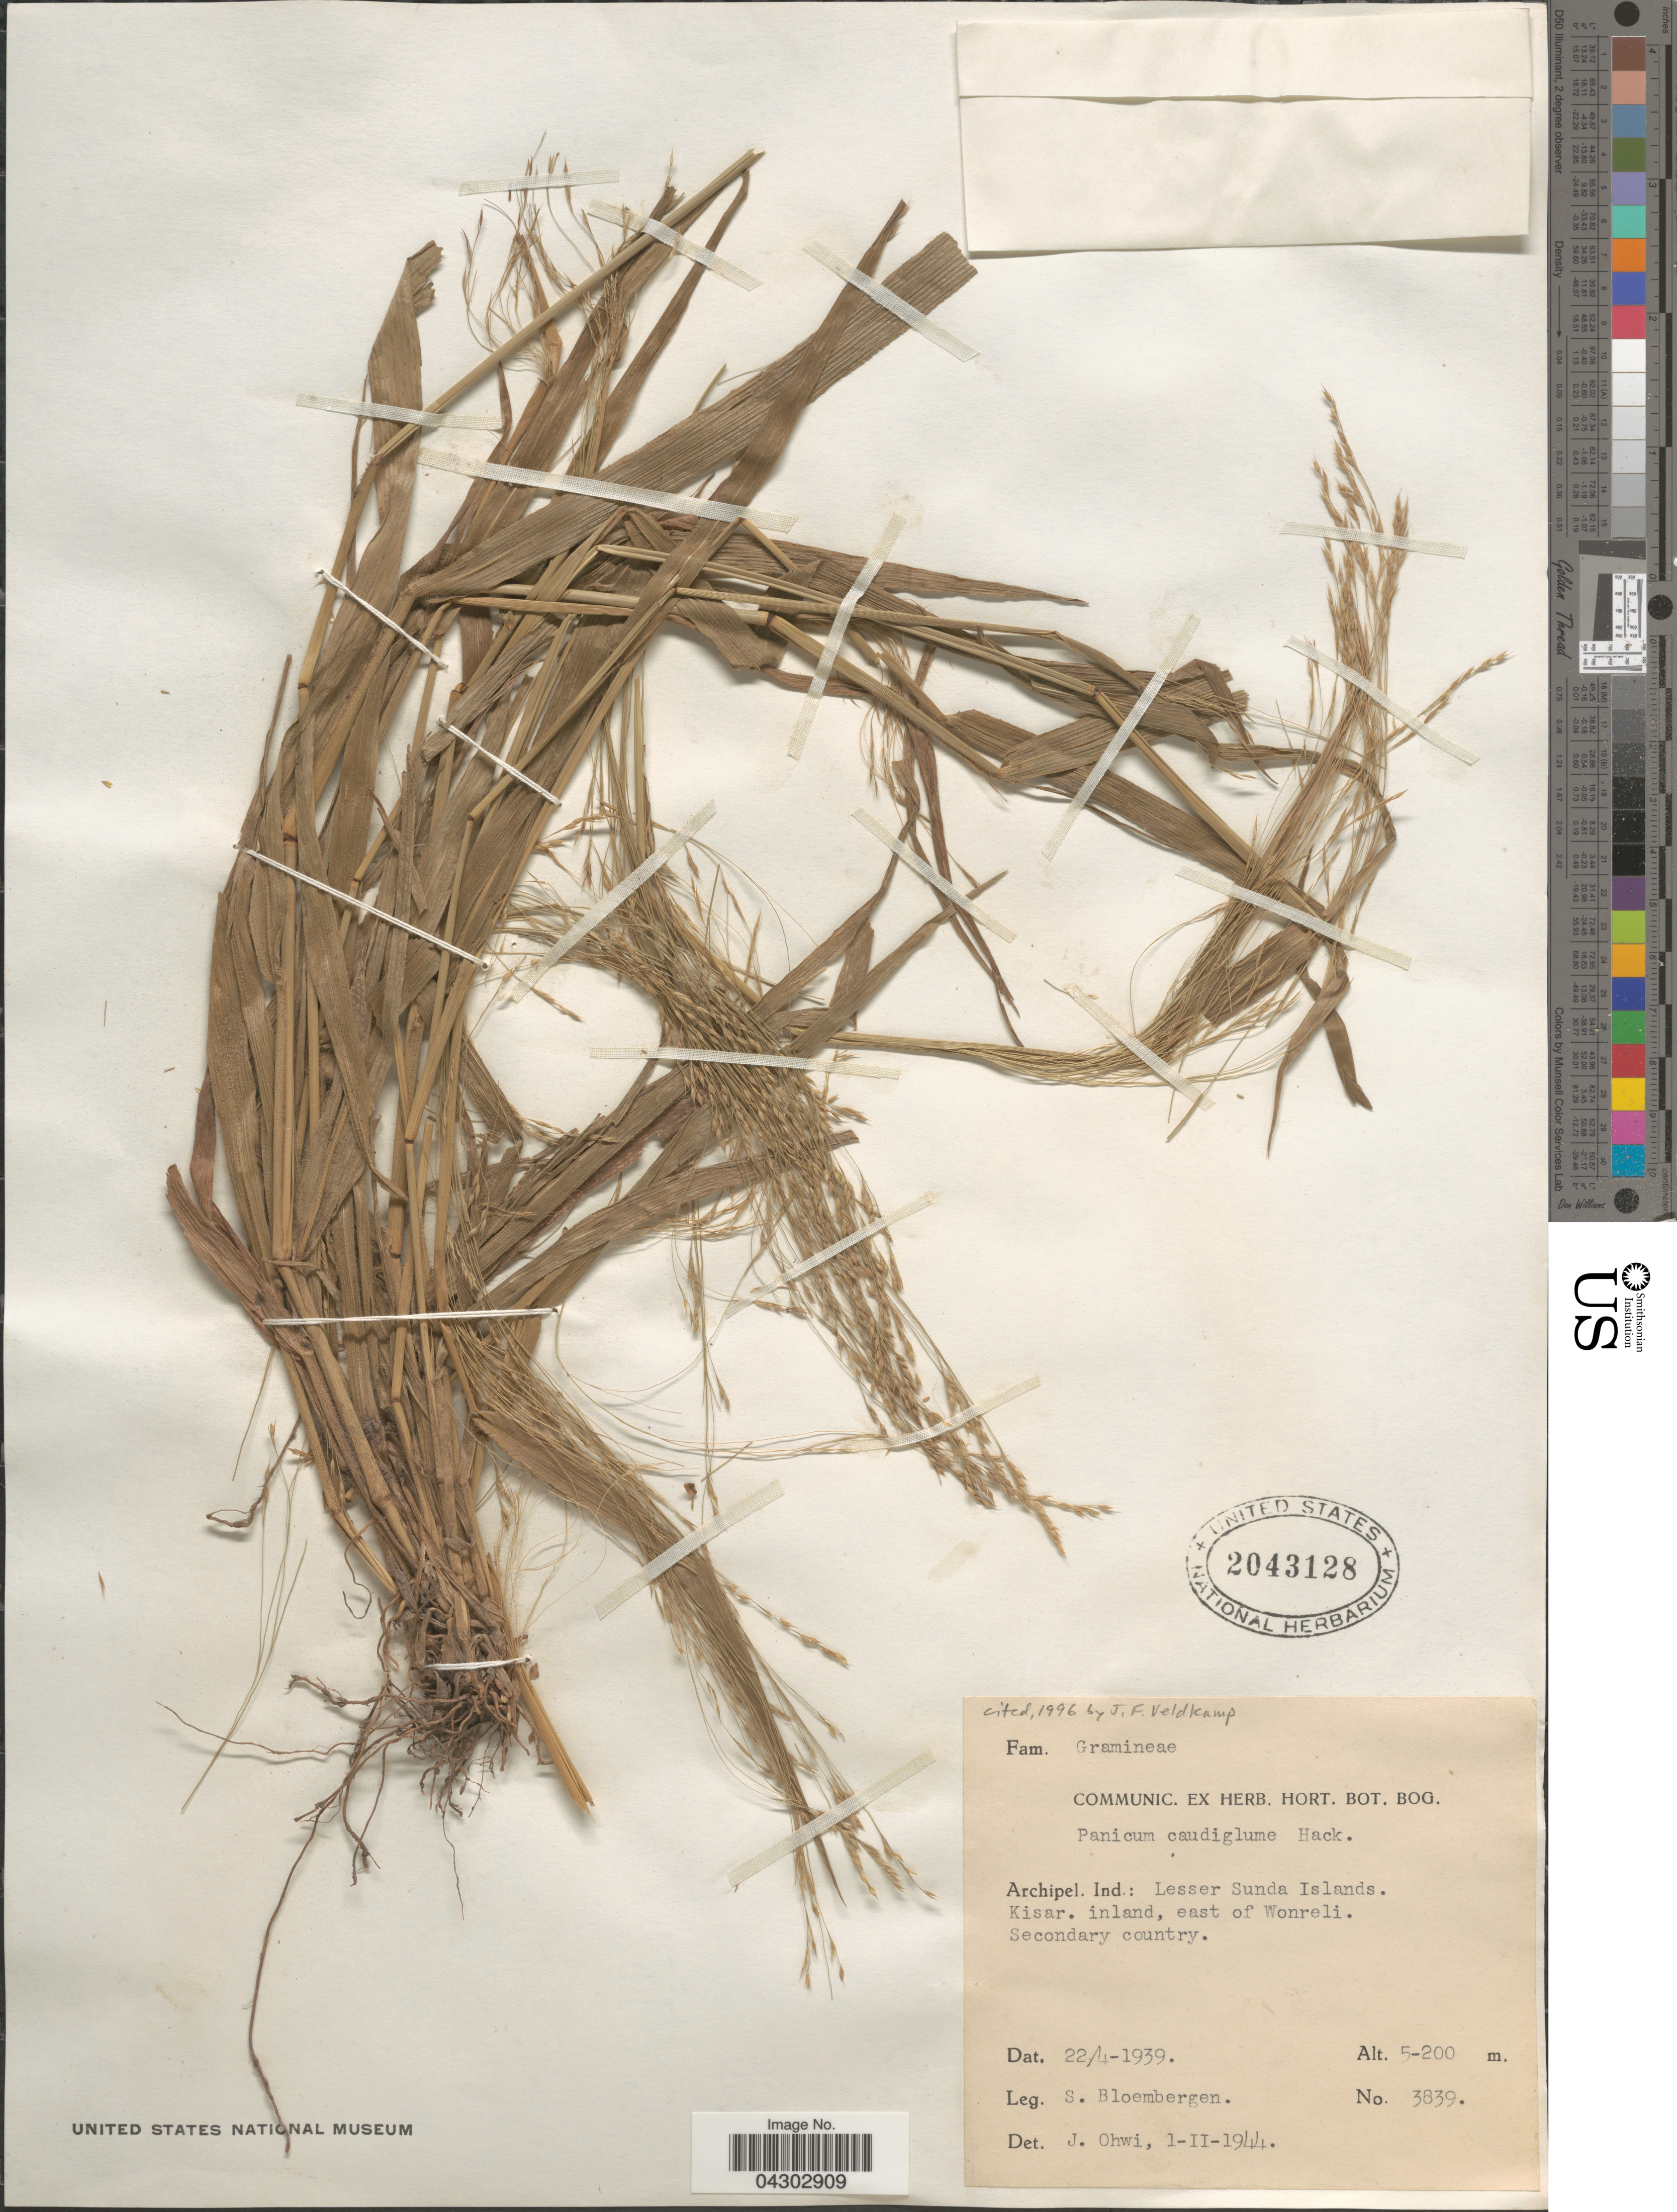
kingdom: Plantae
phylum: Tracheophyta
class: Liliopsida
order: Poales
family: Poaceae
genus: Panicum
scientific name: Panicum caudiglume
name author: Hack.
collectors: S. Bloembergen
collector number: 3839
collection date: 1939-04-22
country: Indonesia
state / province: Nusa Tenggara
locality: Archipel. Ind.: Lesser Sunda Islands. Kisar. inland, east of Wonreli. Secondary country.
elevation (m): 5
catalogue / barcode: US 2043128